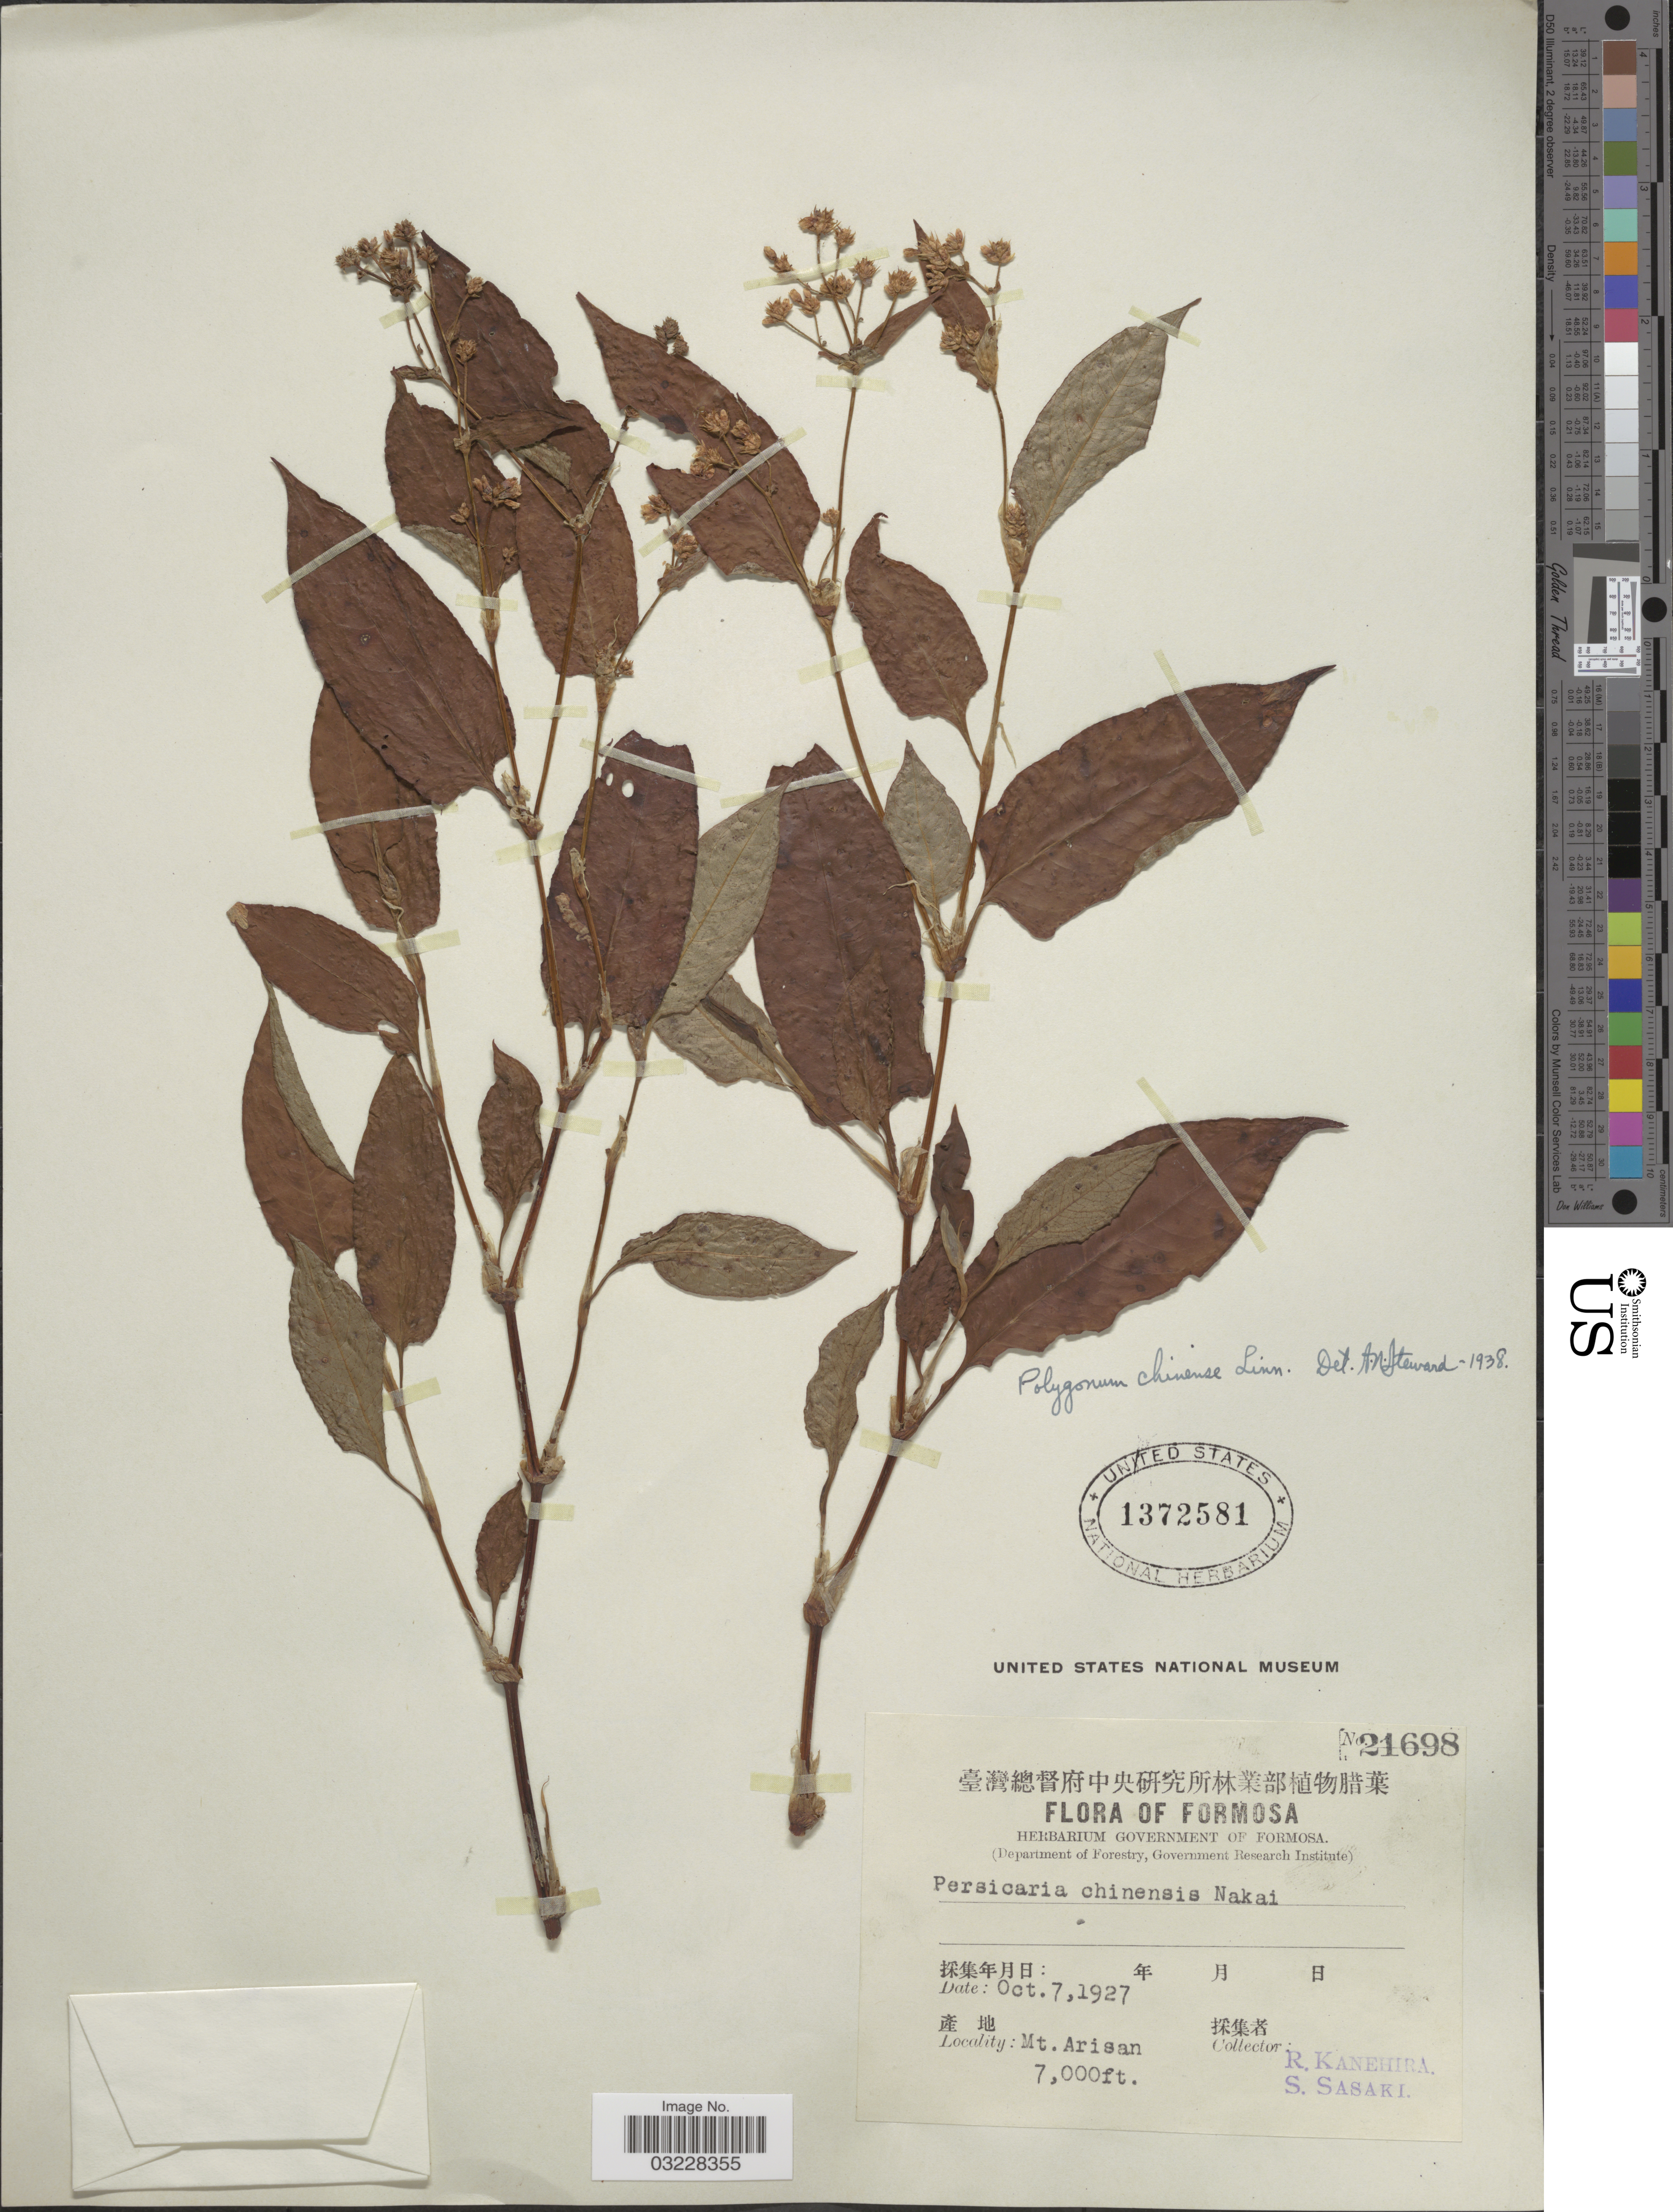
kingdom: Plantae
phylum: Tracheophyta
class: Magnoliopsida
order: Caryophyllales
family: Polygonaceae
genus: Polygonum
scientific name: Polygonum chinense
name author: L.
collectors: R. Kanehira & S. Sasaki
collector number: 21698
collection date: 1927-10-07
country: Taiwan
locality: Formosa. Mt. Arisan.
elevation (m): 2134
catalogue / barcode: US 1372581